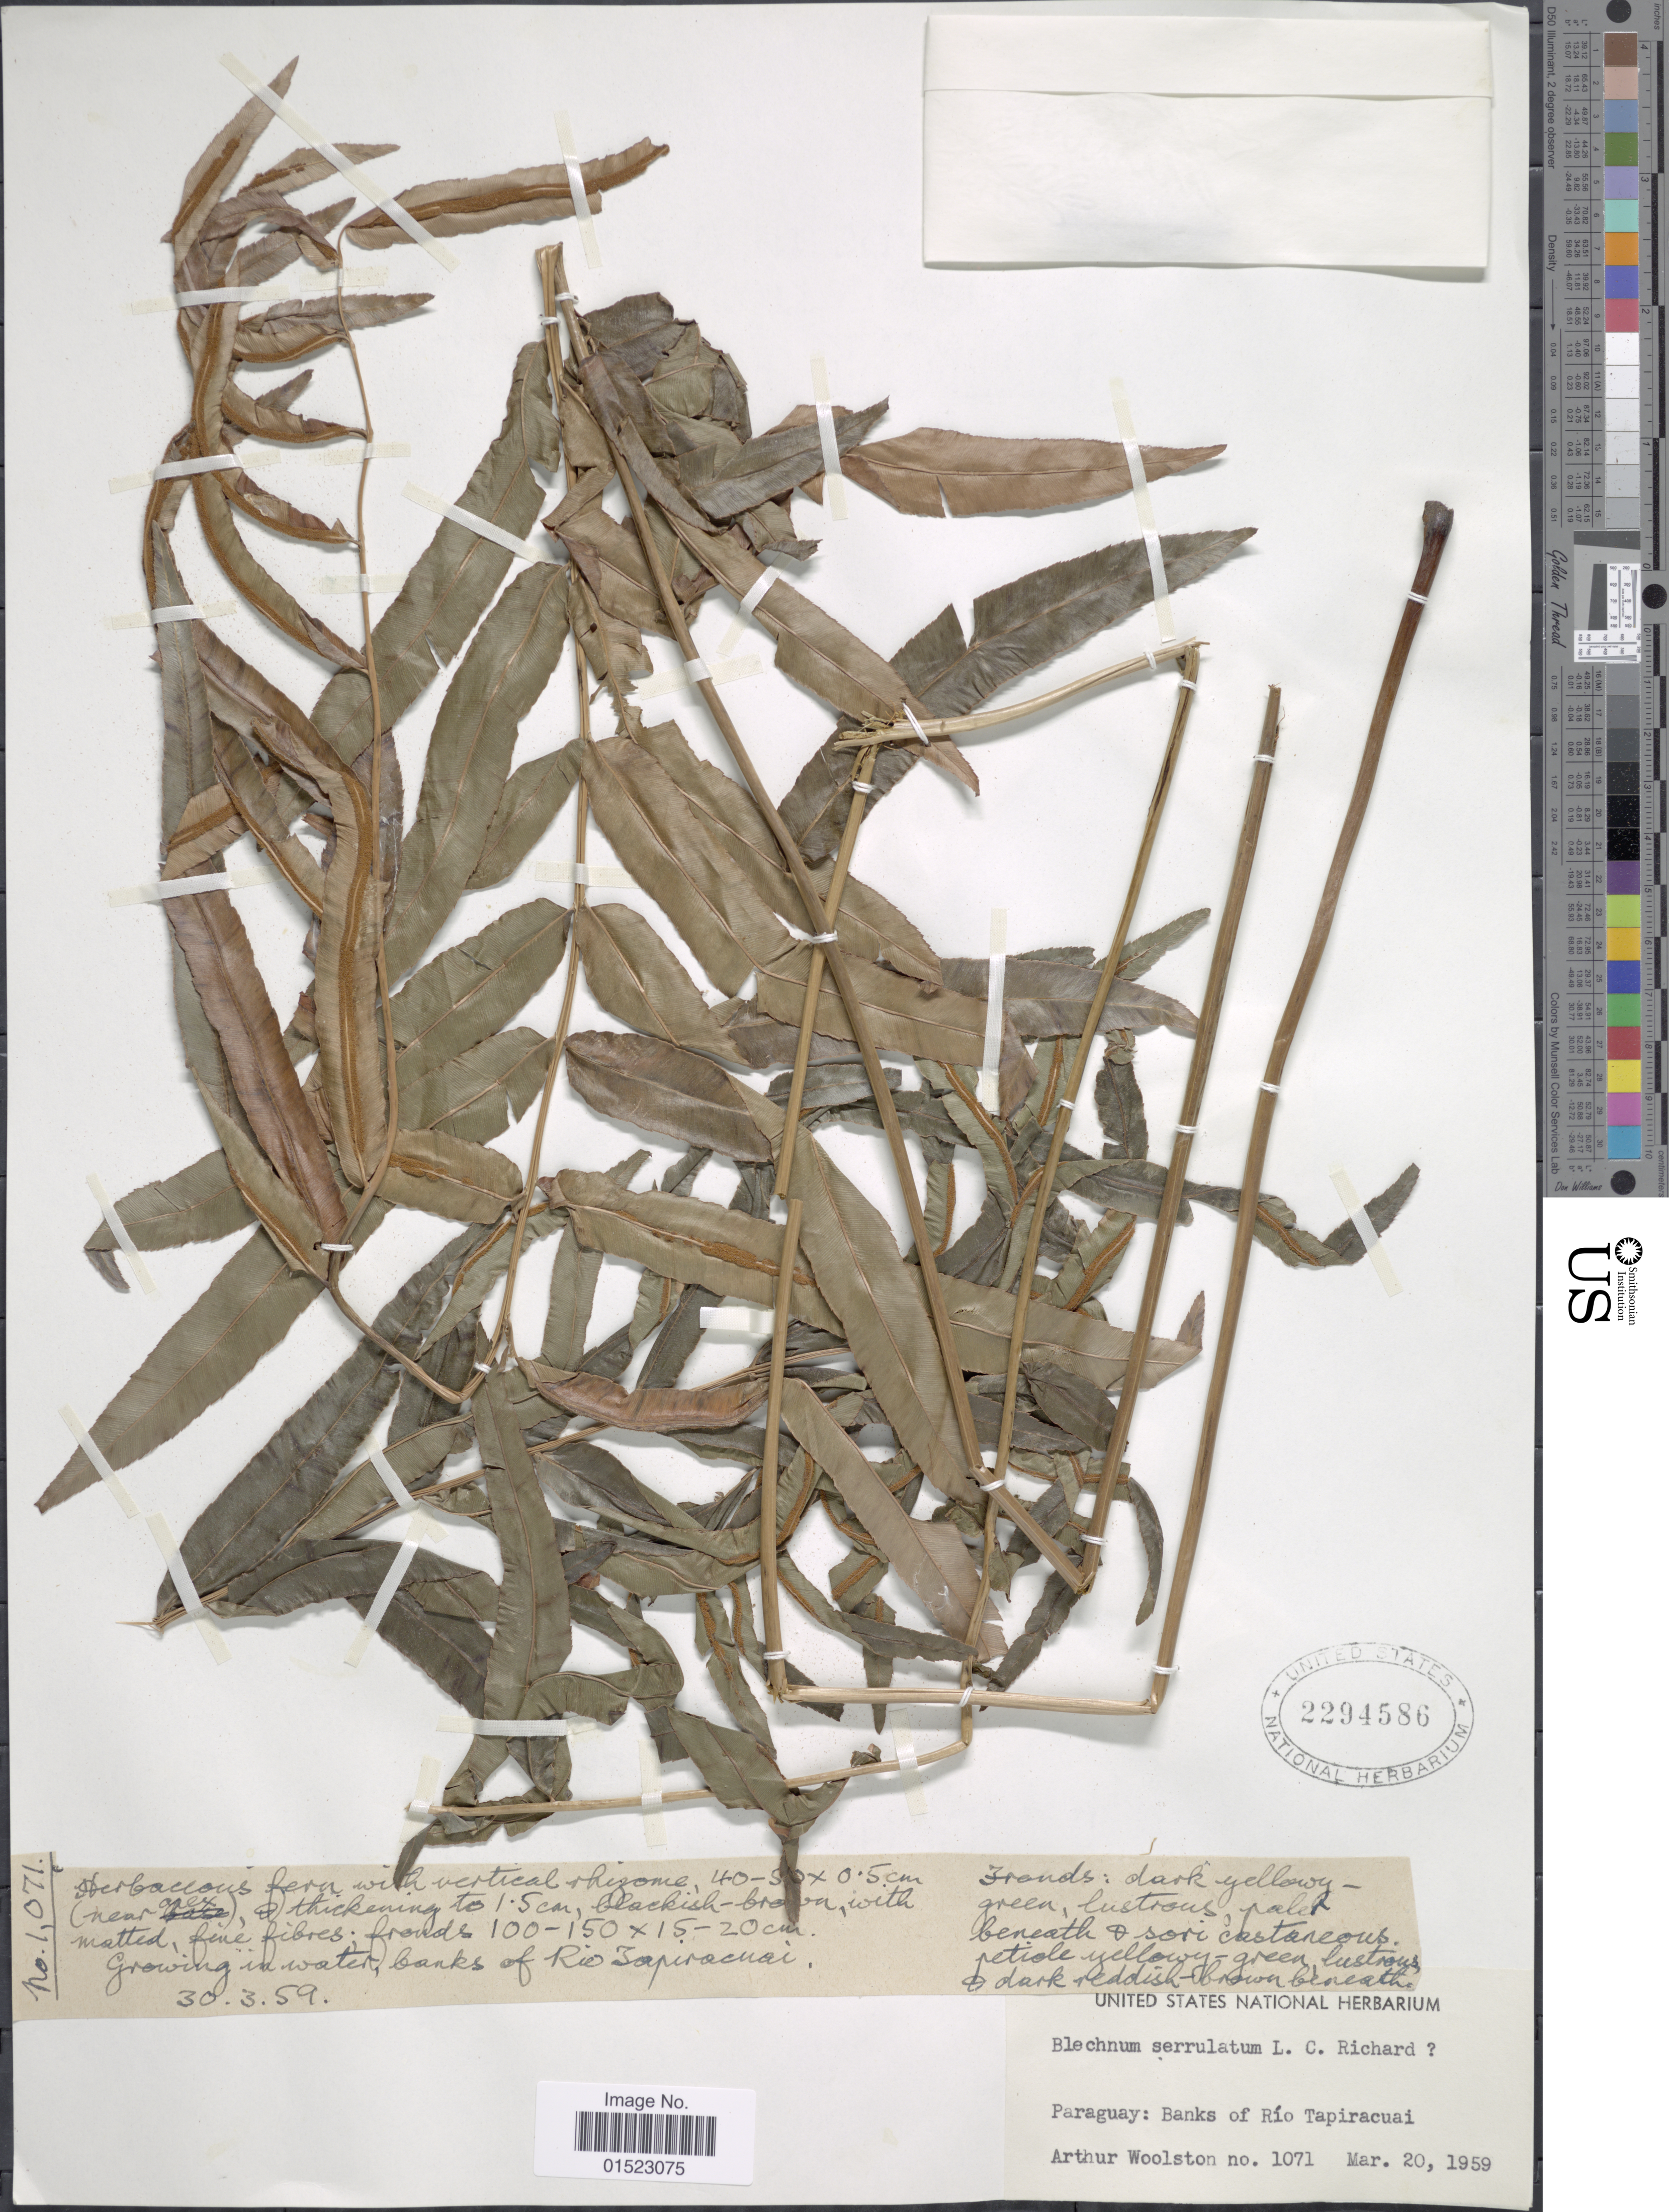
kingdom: Plantae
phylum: Tracheophyta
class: Polypodiopsida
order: Polypodiales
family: Blechnaceae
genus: Telmatoblechnum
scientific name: Telmatoblechnum serrulatum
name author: (Rich.) Perrie et al.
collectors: A. L. Woolston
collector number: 1071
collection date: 1959-03-20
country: Paraguay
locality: Banks of Tapiracuai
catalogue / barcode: US 2294586